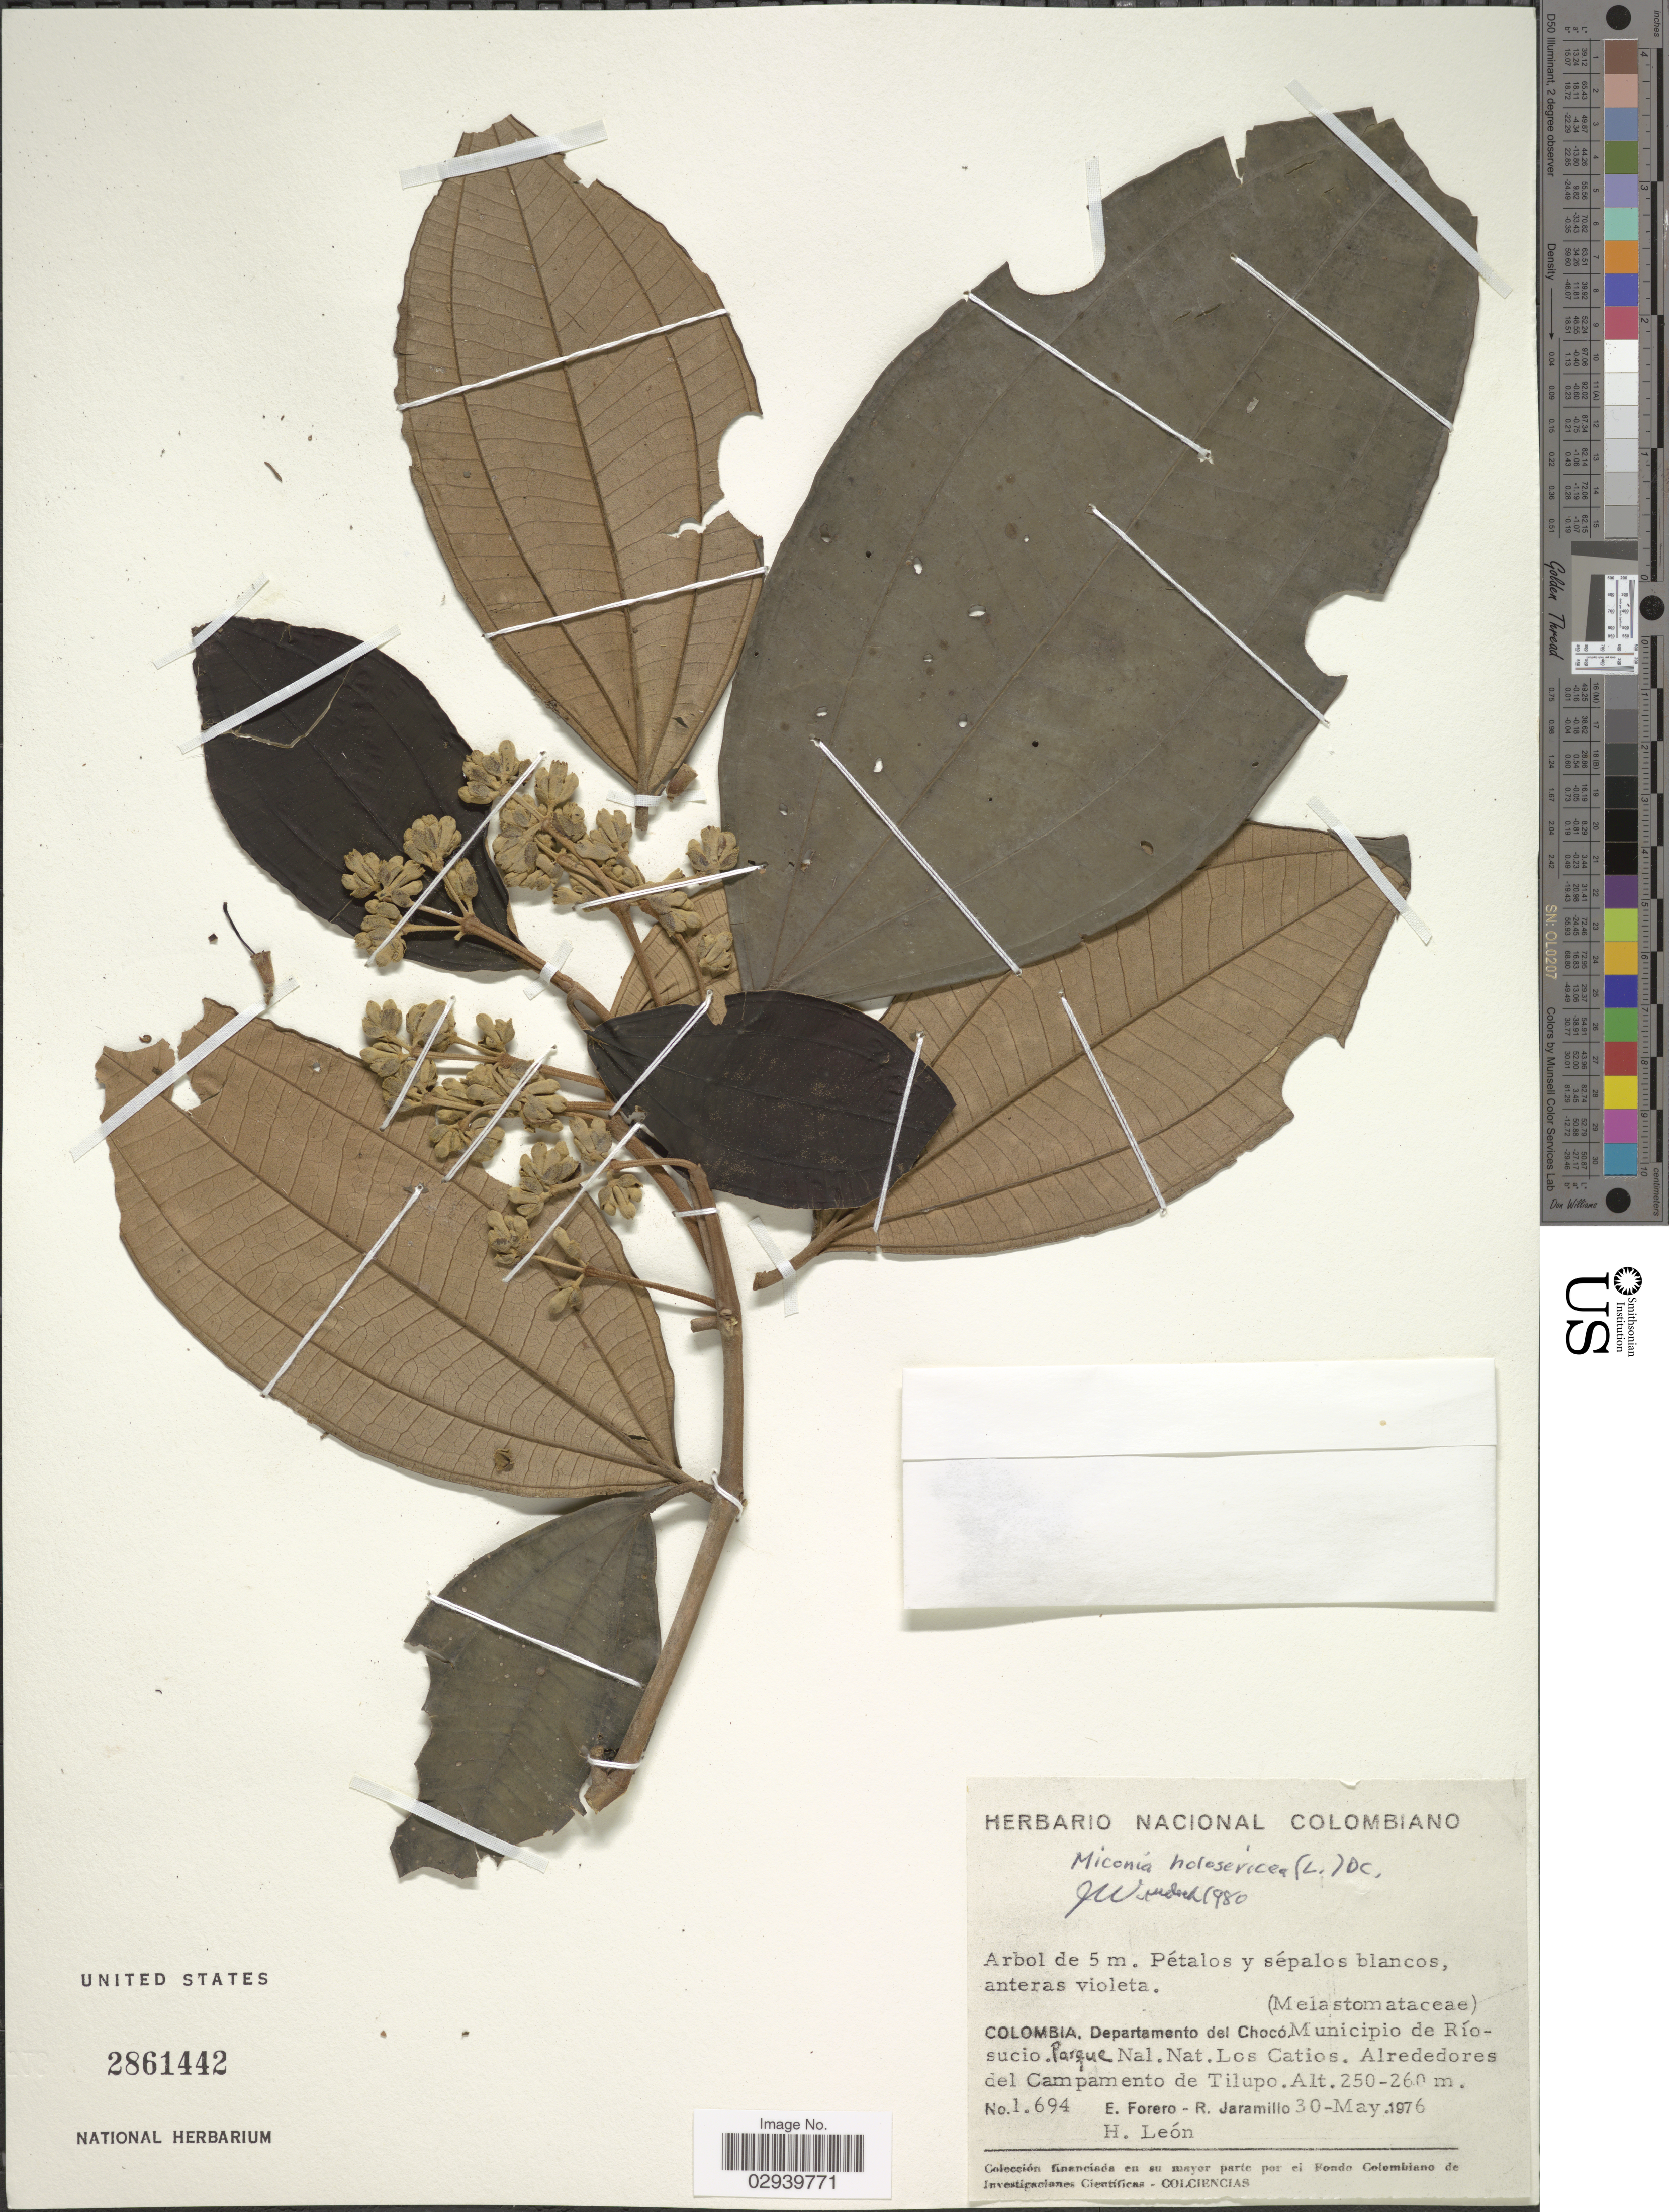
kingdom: Plantae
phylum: Tracheophyta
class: Magnoliopsida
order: Myrtales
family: Melastomataceae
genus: Miconia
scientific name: Miconia holosericea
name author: (L.) DC.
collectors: E. Forero, R. Jaramillo & H. León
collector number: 1694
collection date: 1976-05-30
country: Colombia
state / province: Chocó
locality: Departamento del Chocó. Municipio de Ríosucio. Parque Nal. Nat. Los Catios. Alrededores del Campamento de Tilupo.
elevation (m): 250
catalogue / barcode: US 2861442